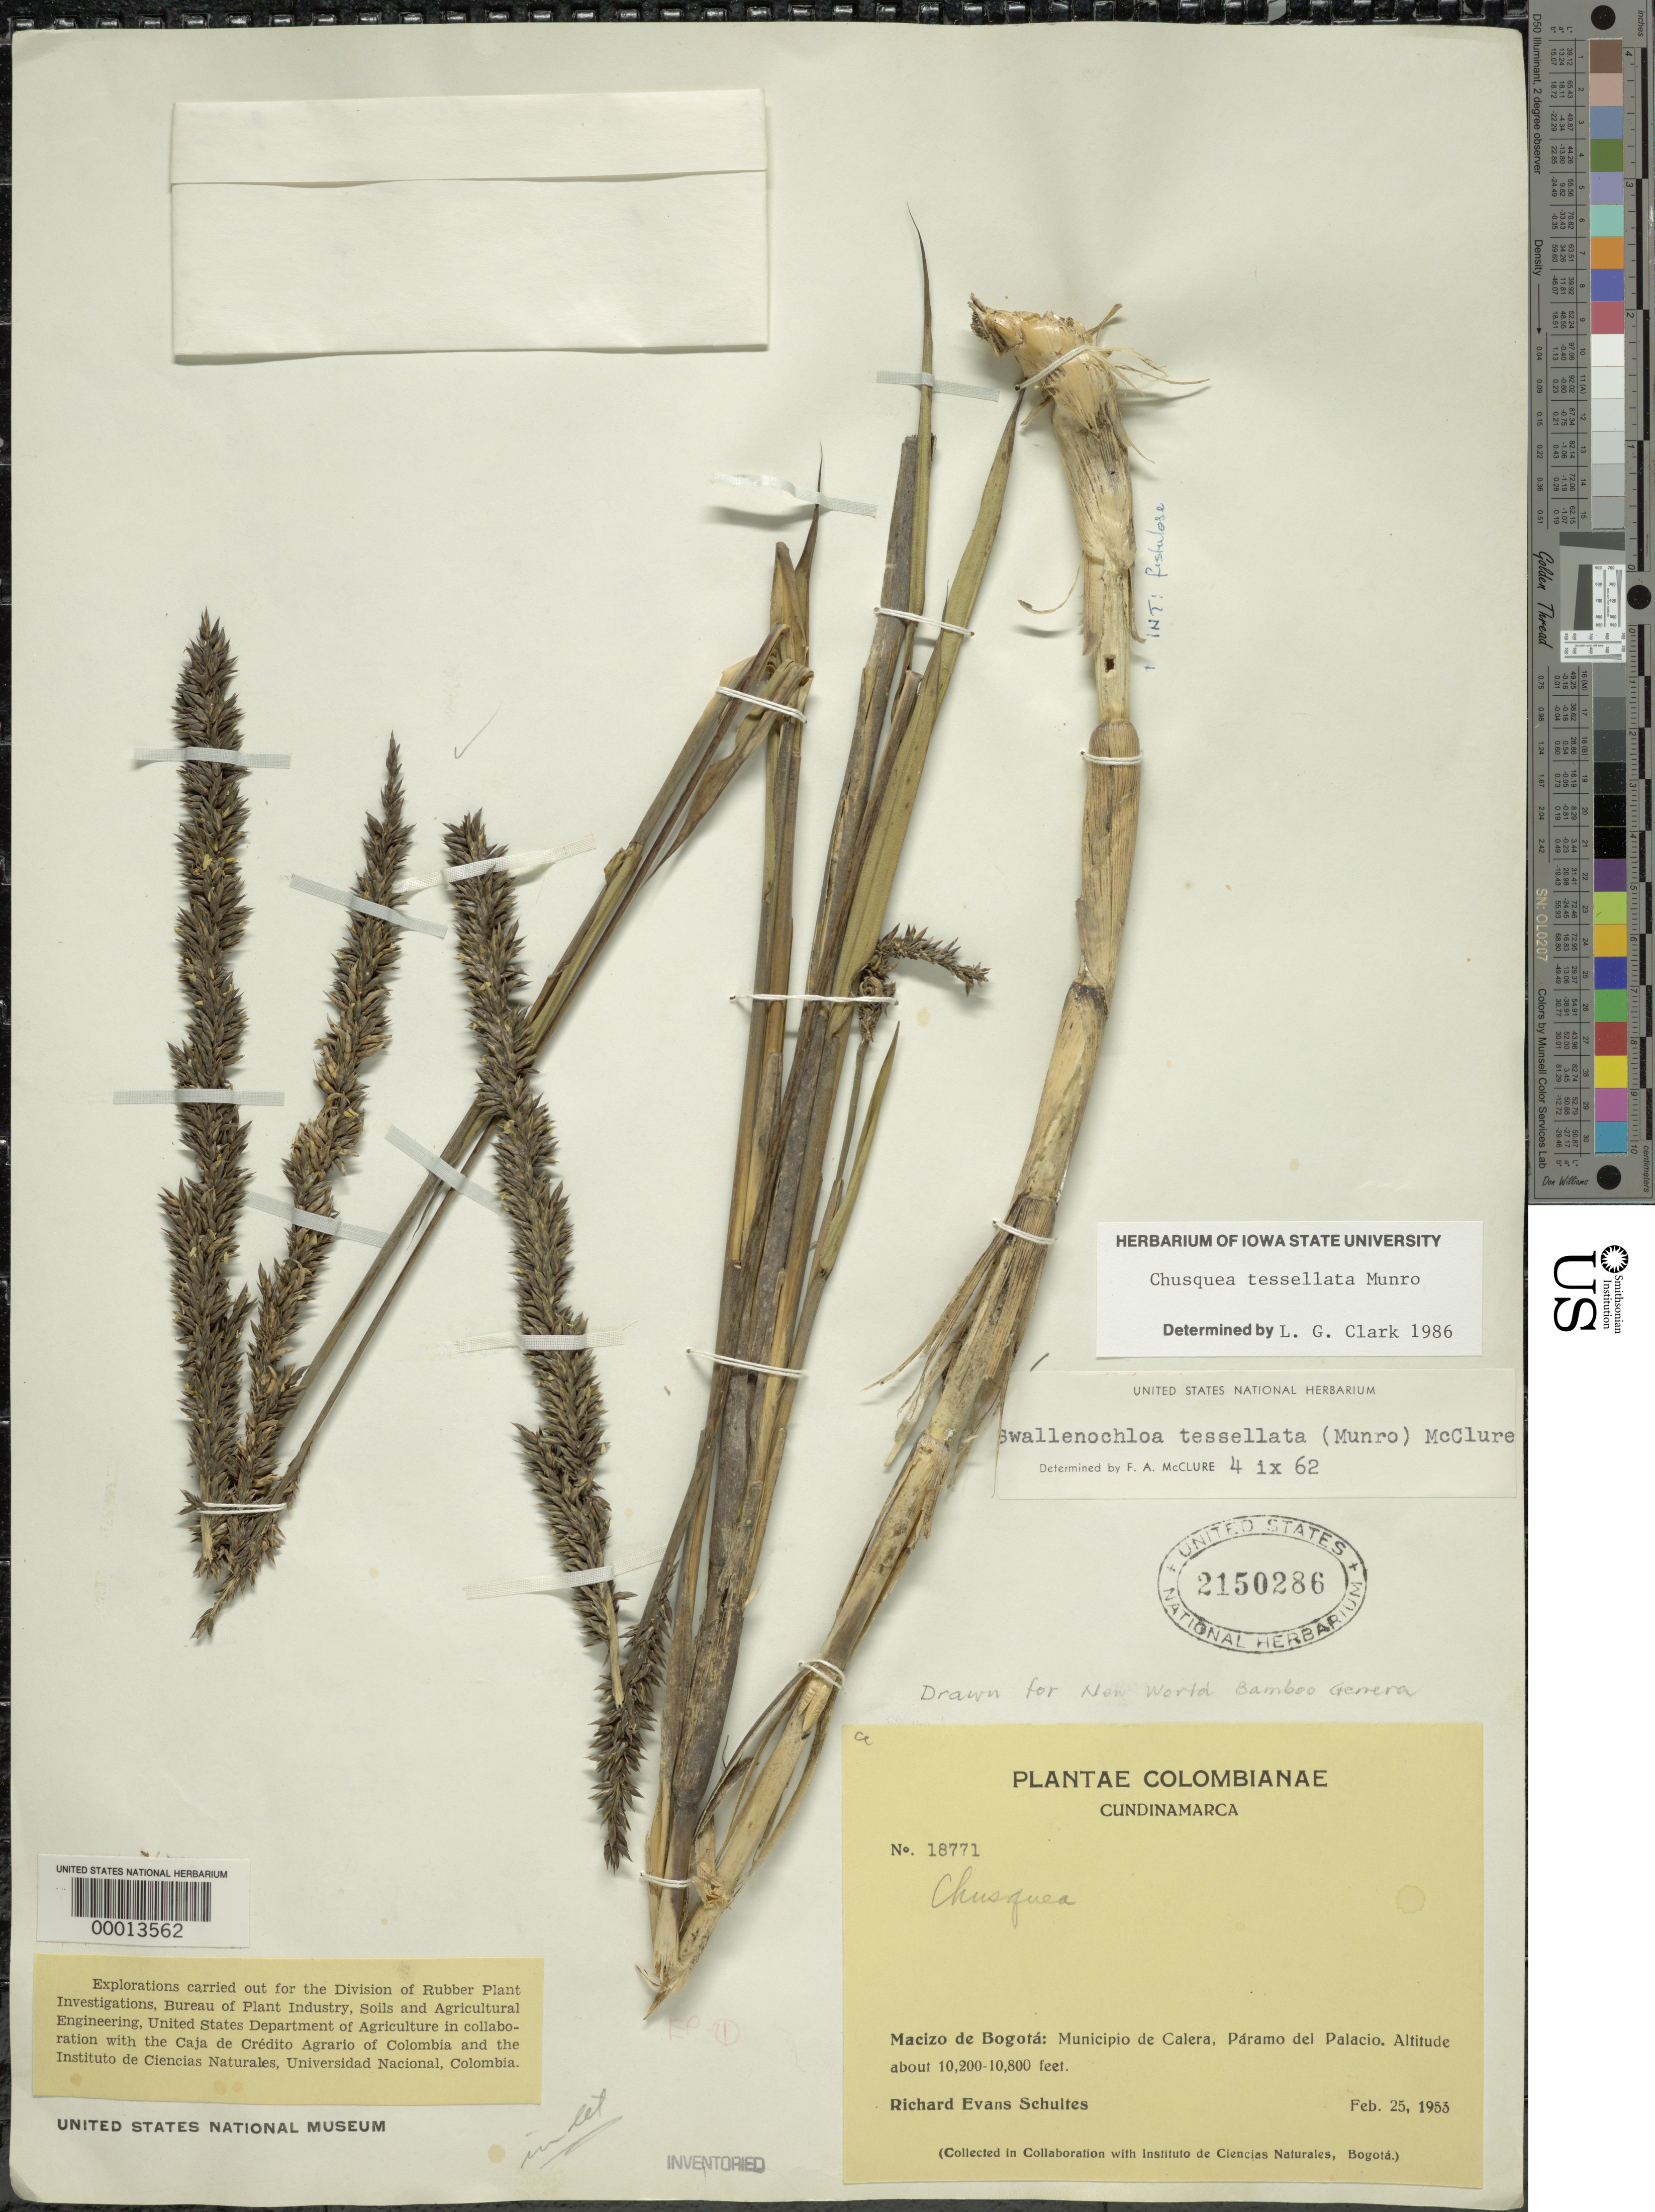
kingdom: Plantae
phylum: Tracheophyta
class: Liliopsida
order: Poales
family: Poaceae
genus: Chusquea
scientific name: Chusquea tessellata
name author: Munro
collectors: R. E. Schultes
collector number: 18771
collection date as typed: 25 Feb 1953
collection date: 1953-02-25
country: Colombia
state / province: Cundinamarca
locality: Macizo de Bogota, Paramo del Palacio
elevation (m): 3111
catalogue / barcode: US 2150286